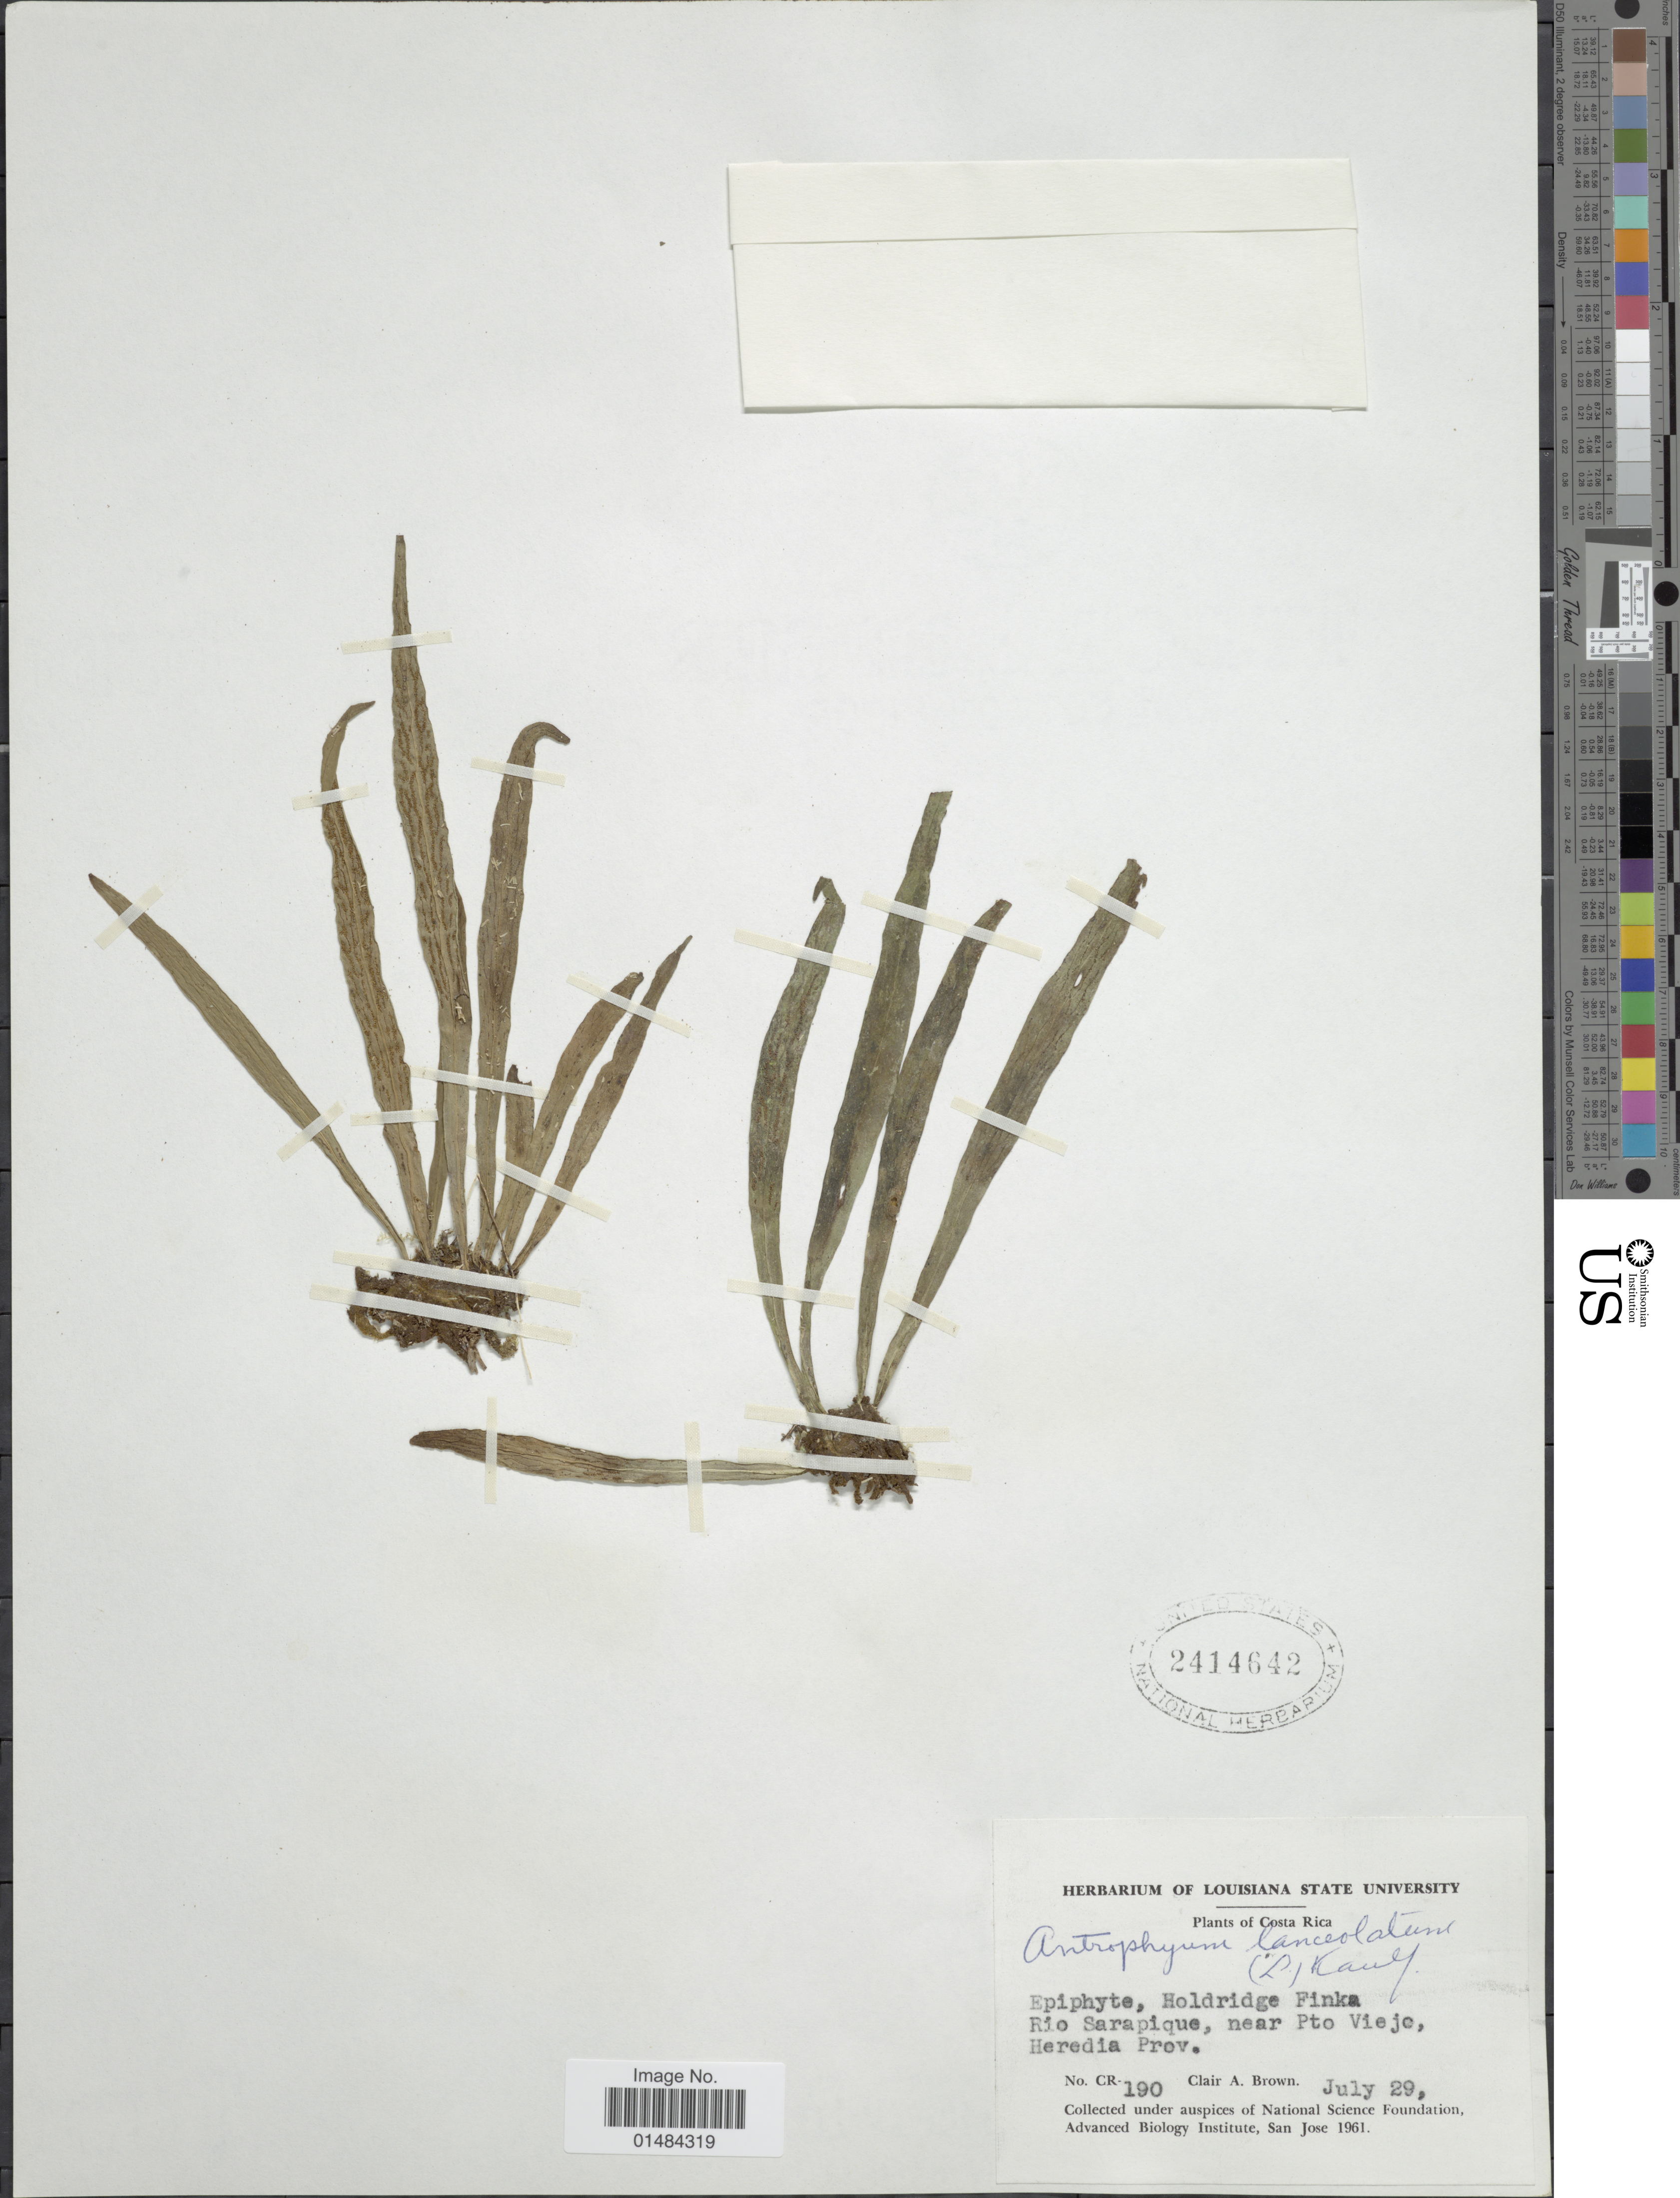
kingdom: Plantae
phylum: Tracheophyta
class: Polypodiopsida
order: Polypodiales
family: Pteridaceae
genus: Polytaenium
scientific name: Polytaenium lanceolatum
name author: (L.) Desv.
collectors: C. A. Brown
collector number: CR-190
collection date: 1961-07-29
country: Costa Rica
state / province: Heredia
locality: Costa Rica, Holdridge Finka. Rio Sarapique, near Pto. Viejo.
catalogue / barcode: US 2414642